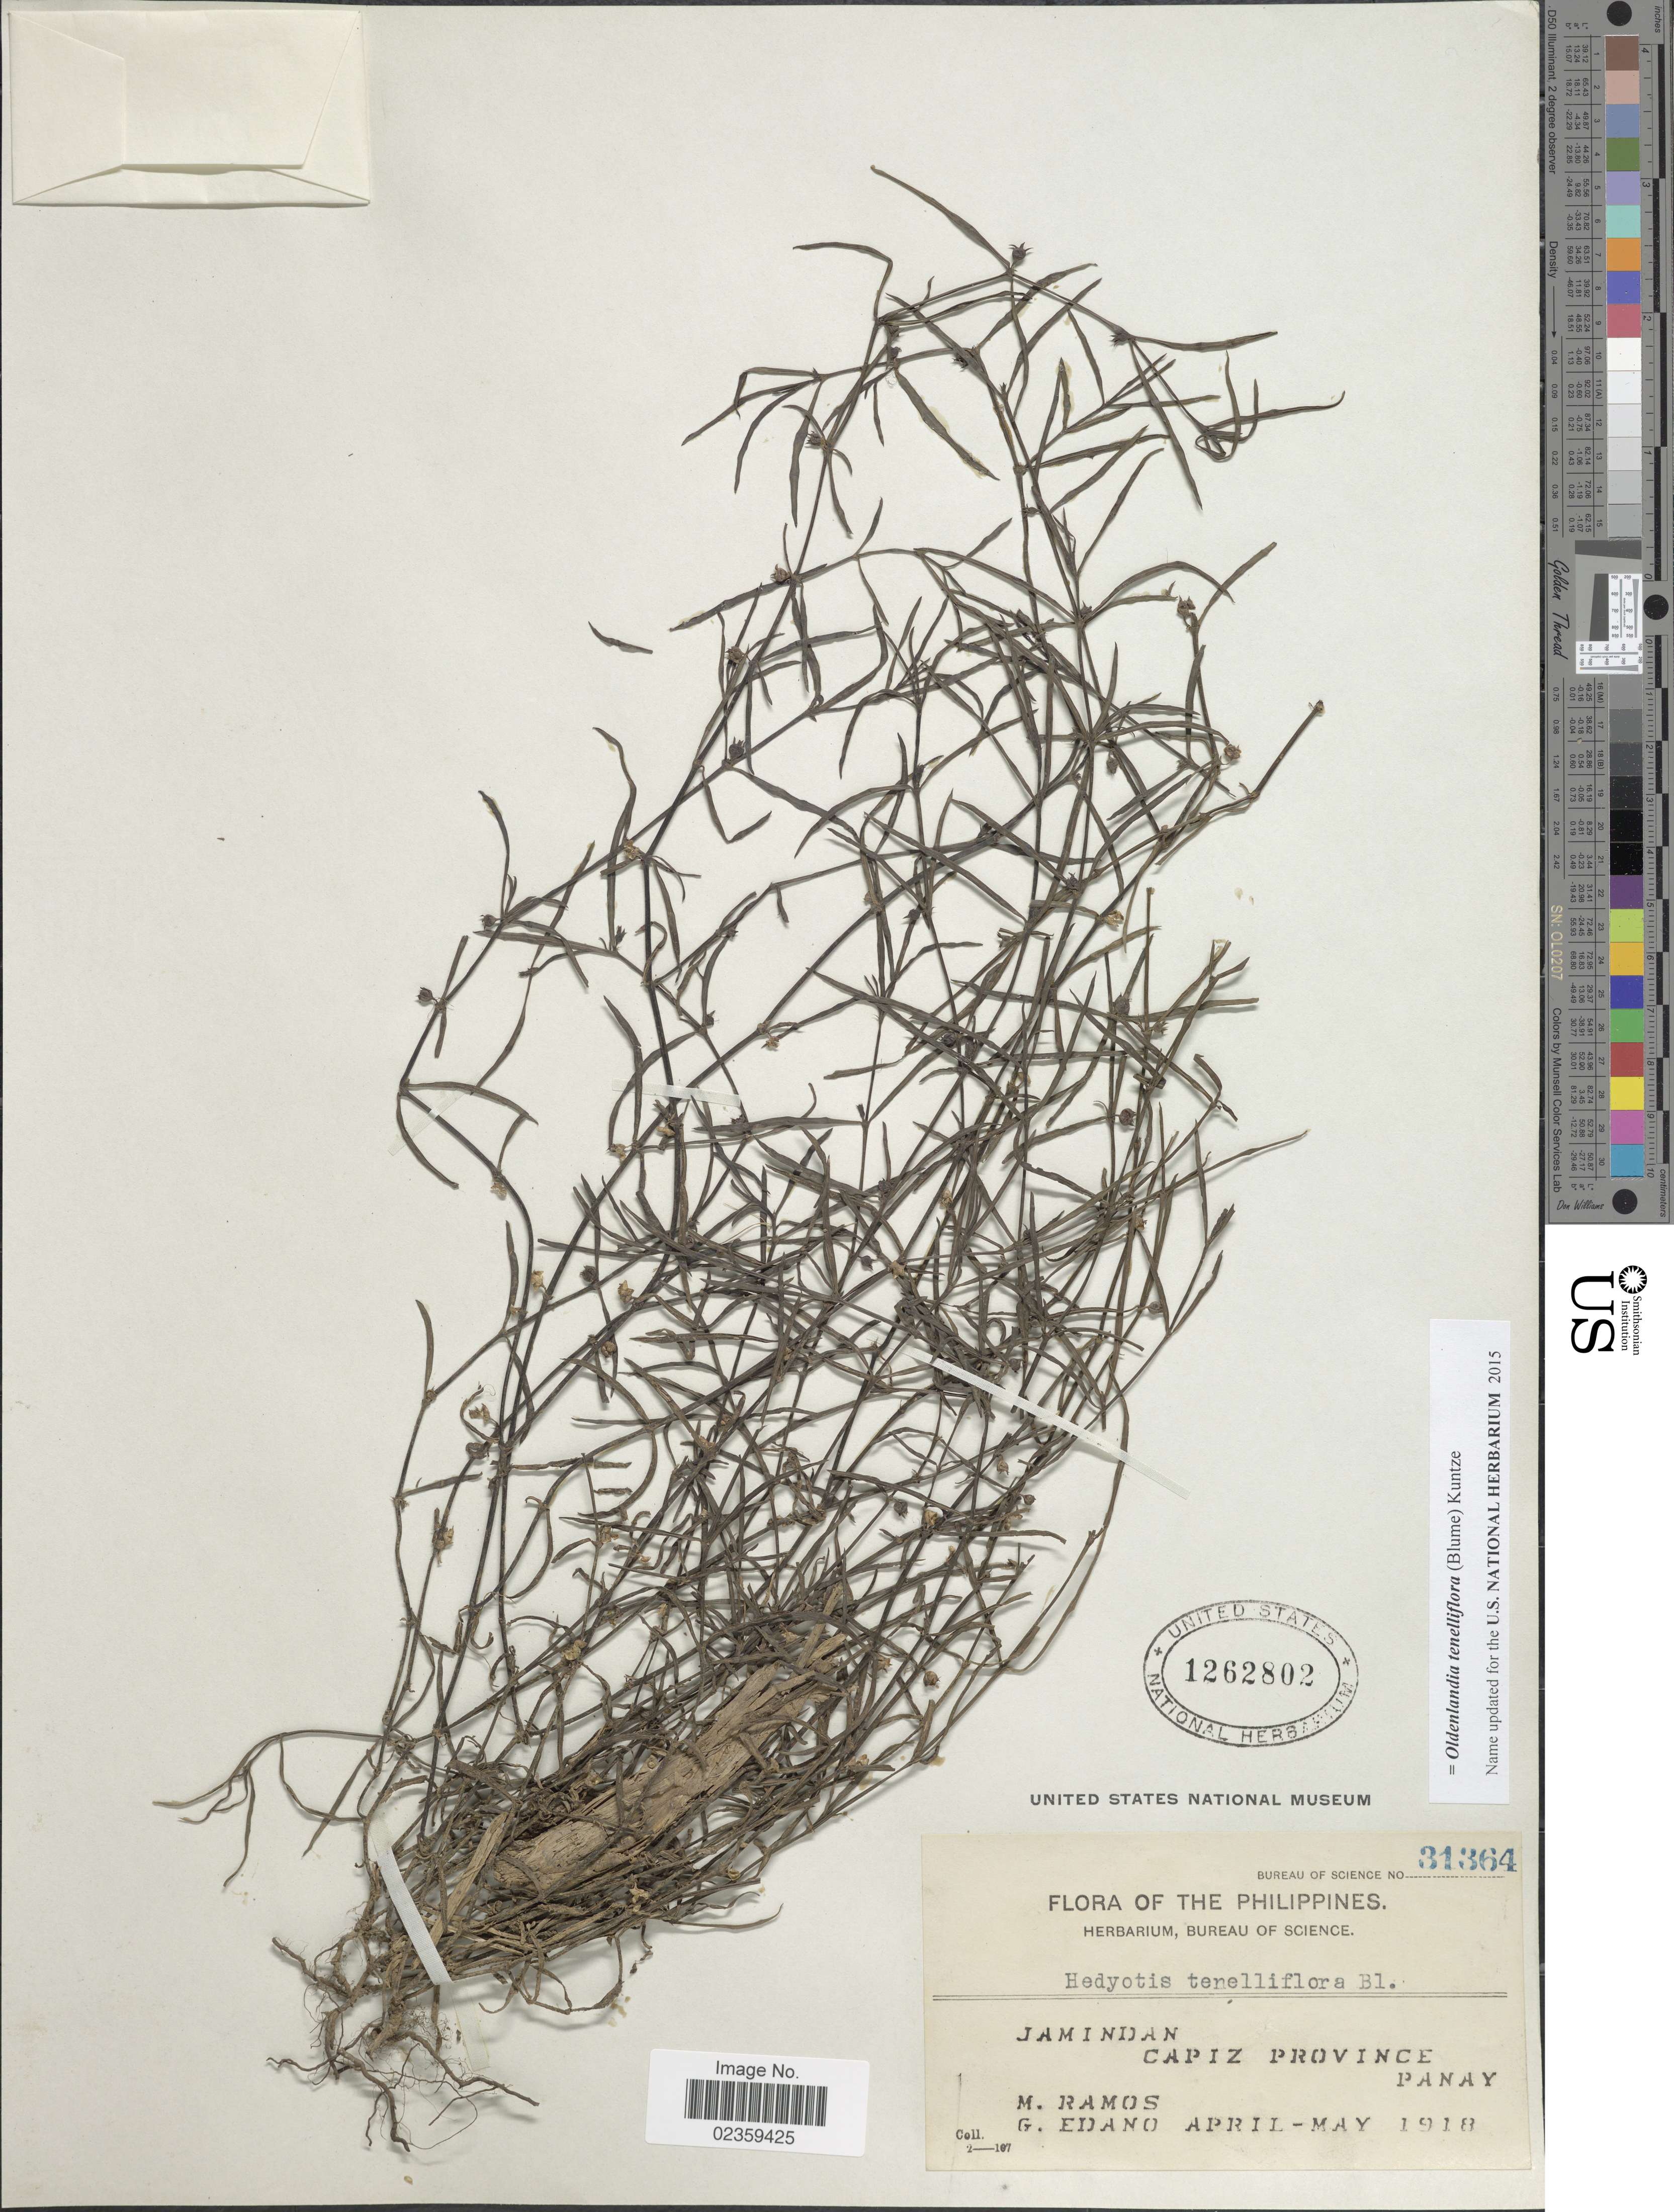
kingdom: Plantae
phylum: Tracheophyta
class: Magnoliopsida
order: Gentianales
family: Rubiaceae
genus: Oldenlandia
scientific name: Oldenlandia tenelliflora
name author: (Blume) Kuntze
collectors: M. Ramos & G. Edaño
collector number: Bureau of Science 31364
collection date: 1918-04/1918-05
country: Philippines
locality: Jamindan. Capiz Province. Panay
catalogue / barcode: US 1262802